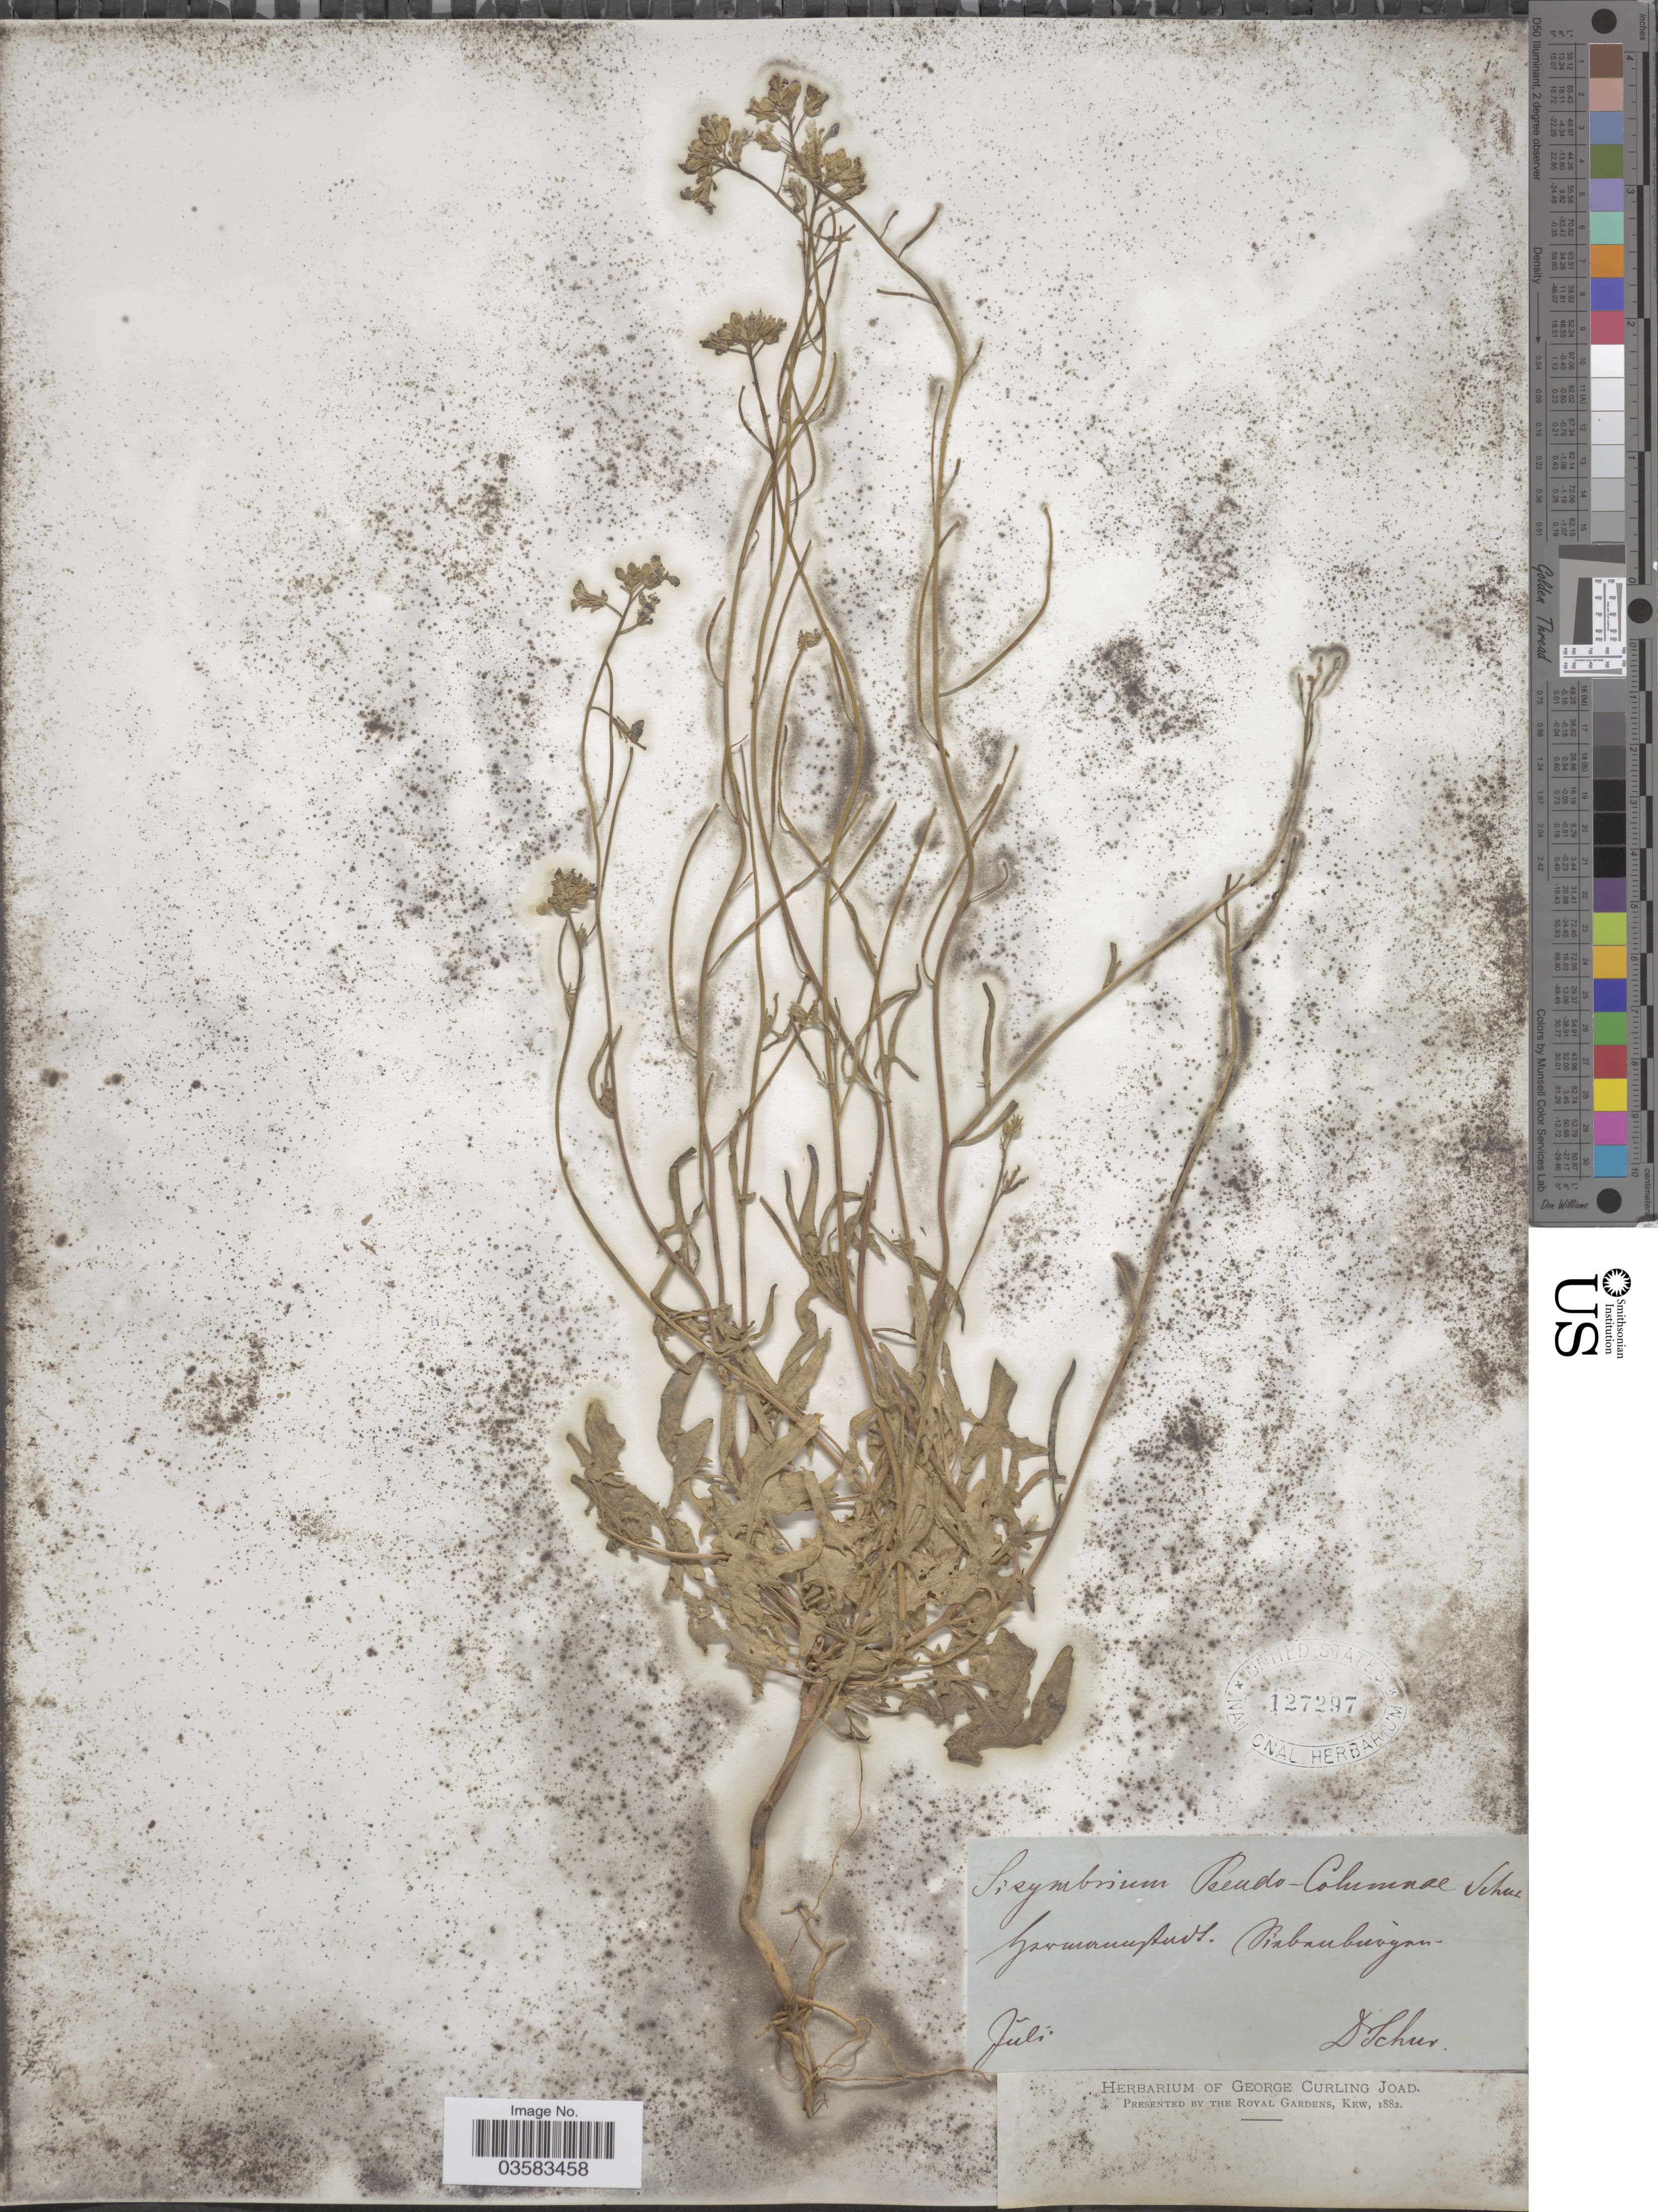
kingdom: Plantae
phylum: Tracheophyta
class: Magnoliopsida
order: Brassicales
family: Brassicaceae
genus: Sisymbrium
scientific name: Sisymbrium pseudocolumnae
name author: Schur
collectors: Schur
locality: Gruwunsstadt, Pinbunbingan. [interpreted]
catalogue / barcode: US 127297